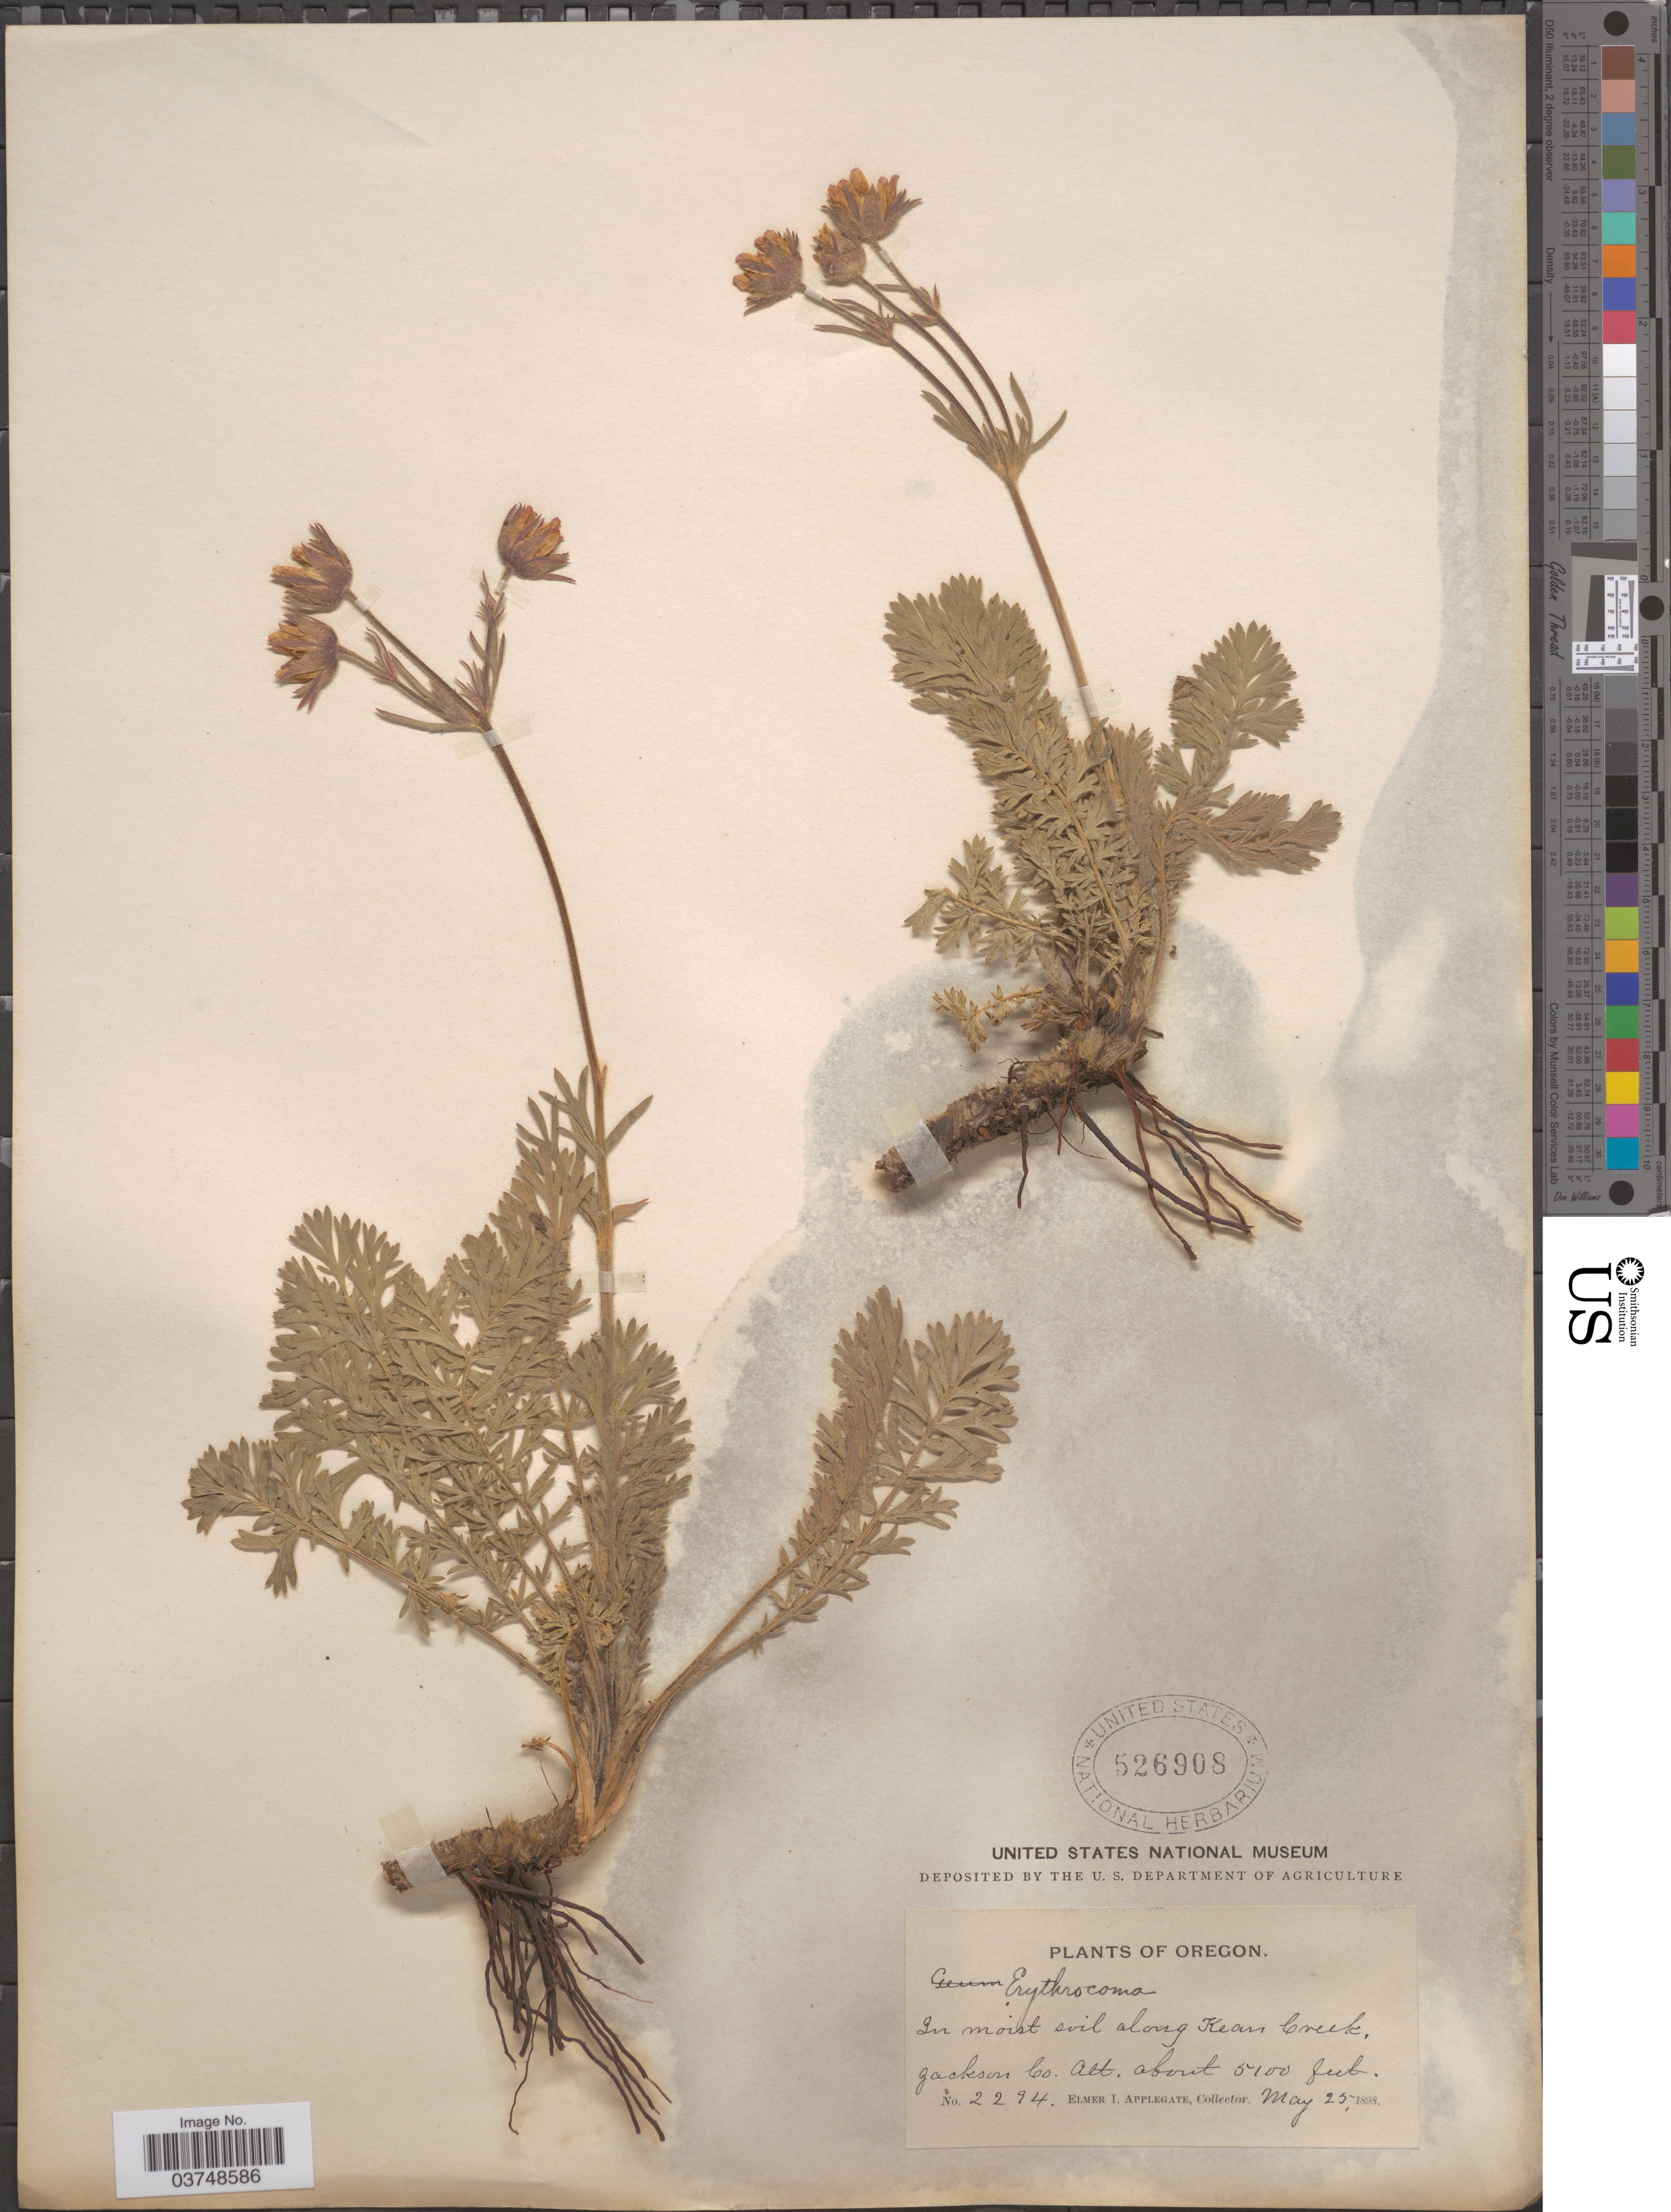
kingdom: Plantae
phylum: Tracheophyta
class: Magnoliopsida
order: Rosales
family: Rosaceae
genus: Geum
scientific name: Geum sp.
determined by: Strong, Mark T., (BOT), Smithsonian Institution - National Museum of Natural History (UNITED STATES)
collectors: E. I. Applegate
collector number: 2294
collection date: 1898-05-25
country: United States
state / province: Oregon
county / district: Jackson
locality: Along Kean Creek, Jackson Co.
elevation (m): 1554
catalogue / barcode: US 526908